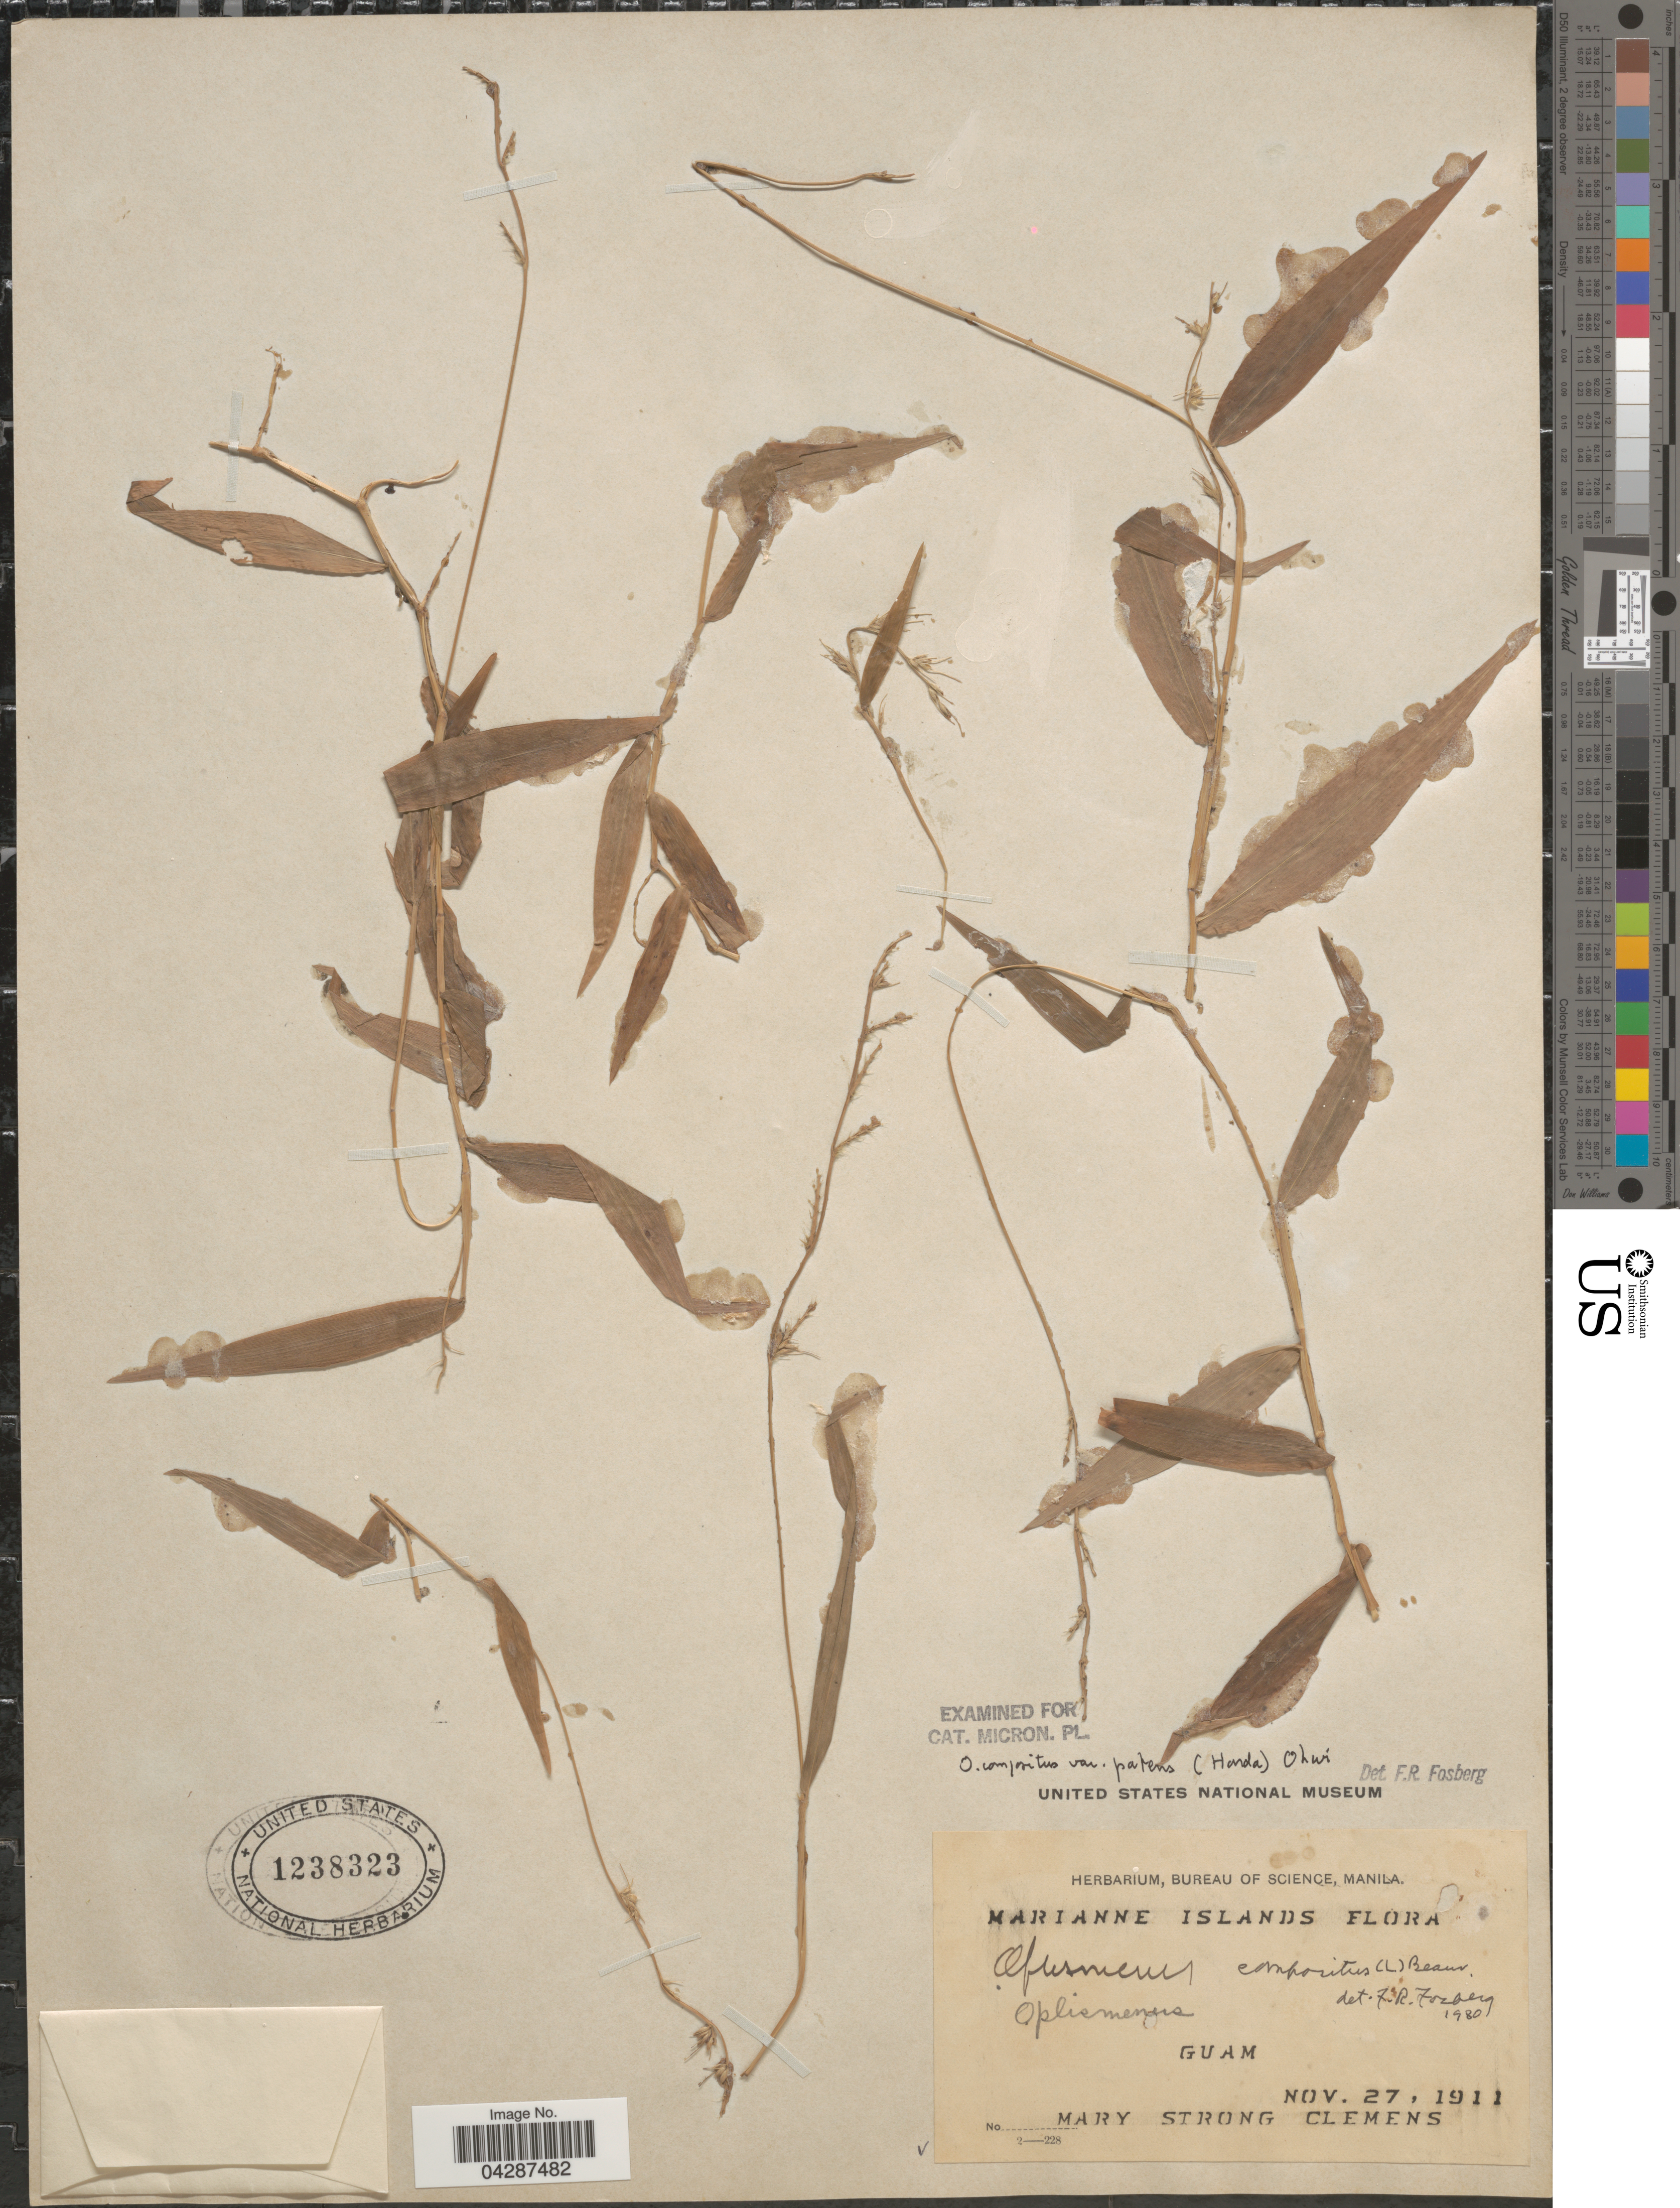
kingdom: Plantae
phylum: Tracheophyta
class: Liliopsida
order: Poales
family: Poaceae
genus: Oplismenus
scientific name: Oplismenus compositus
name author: (L.) P. Beauv.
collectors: M. S. Clemens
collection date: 1911-11-27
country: Guam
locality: Marianne Islands.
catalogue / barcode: US 1238323